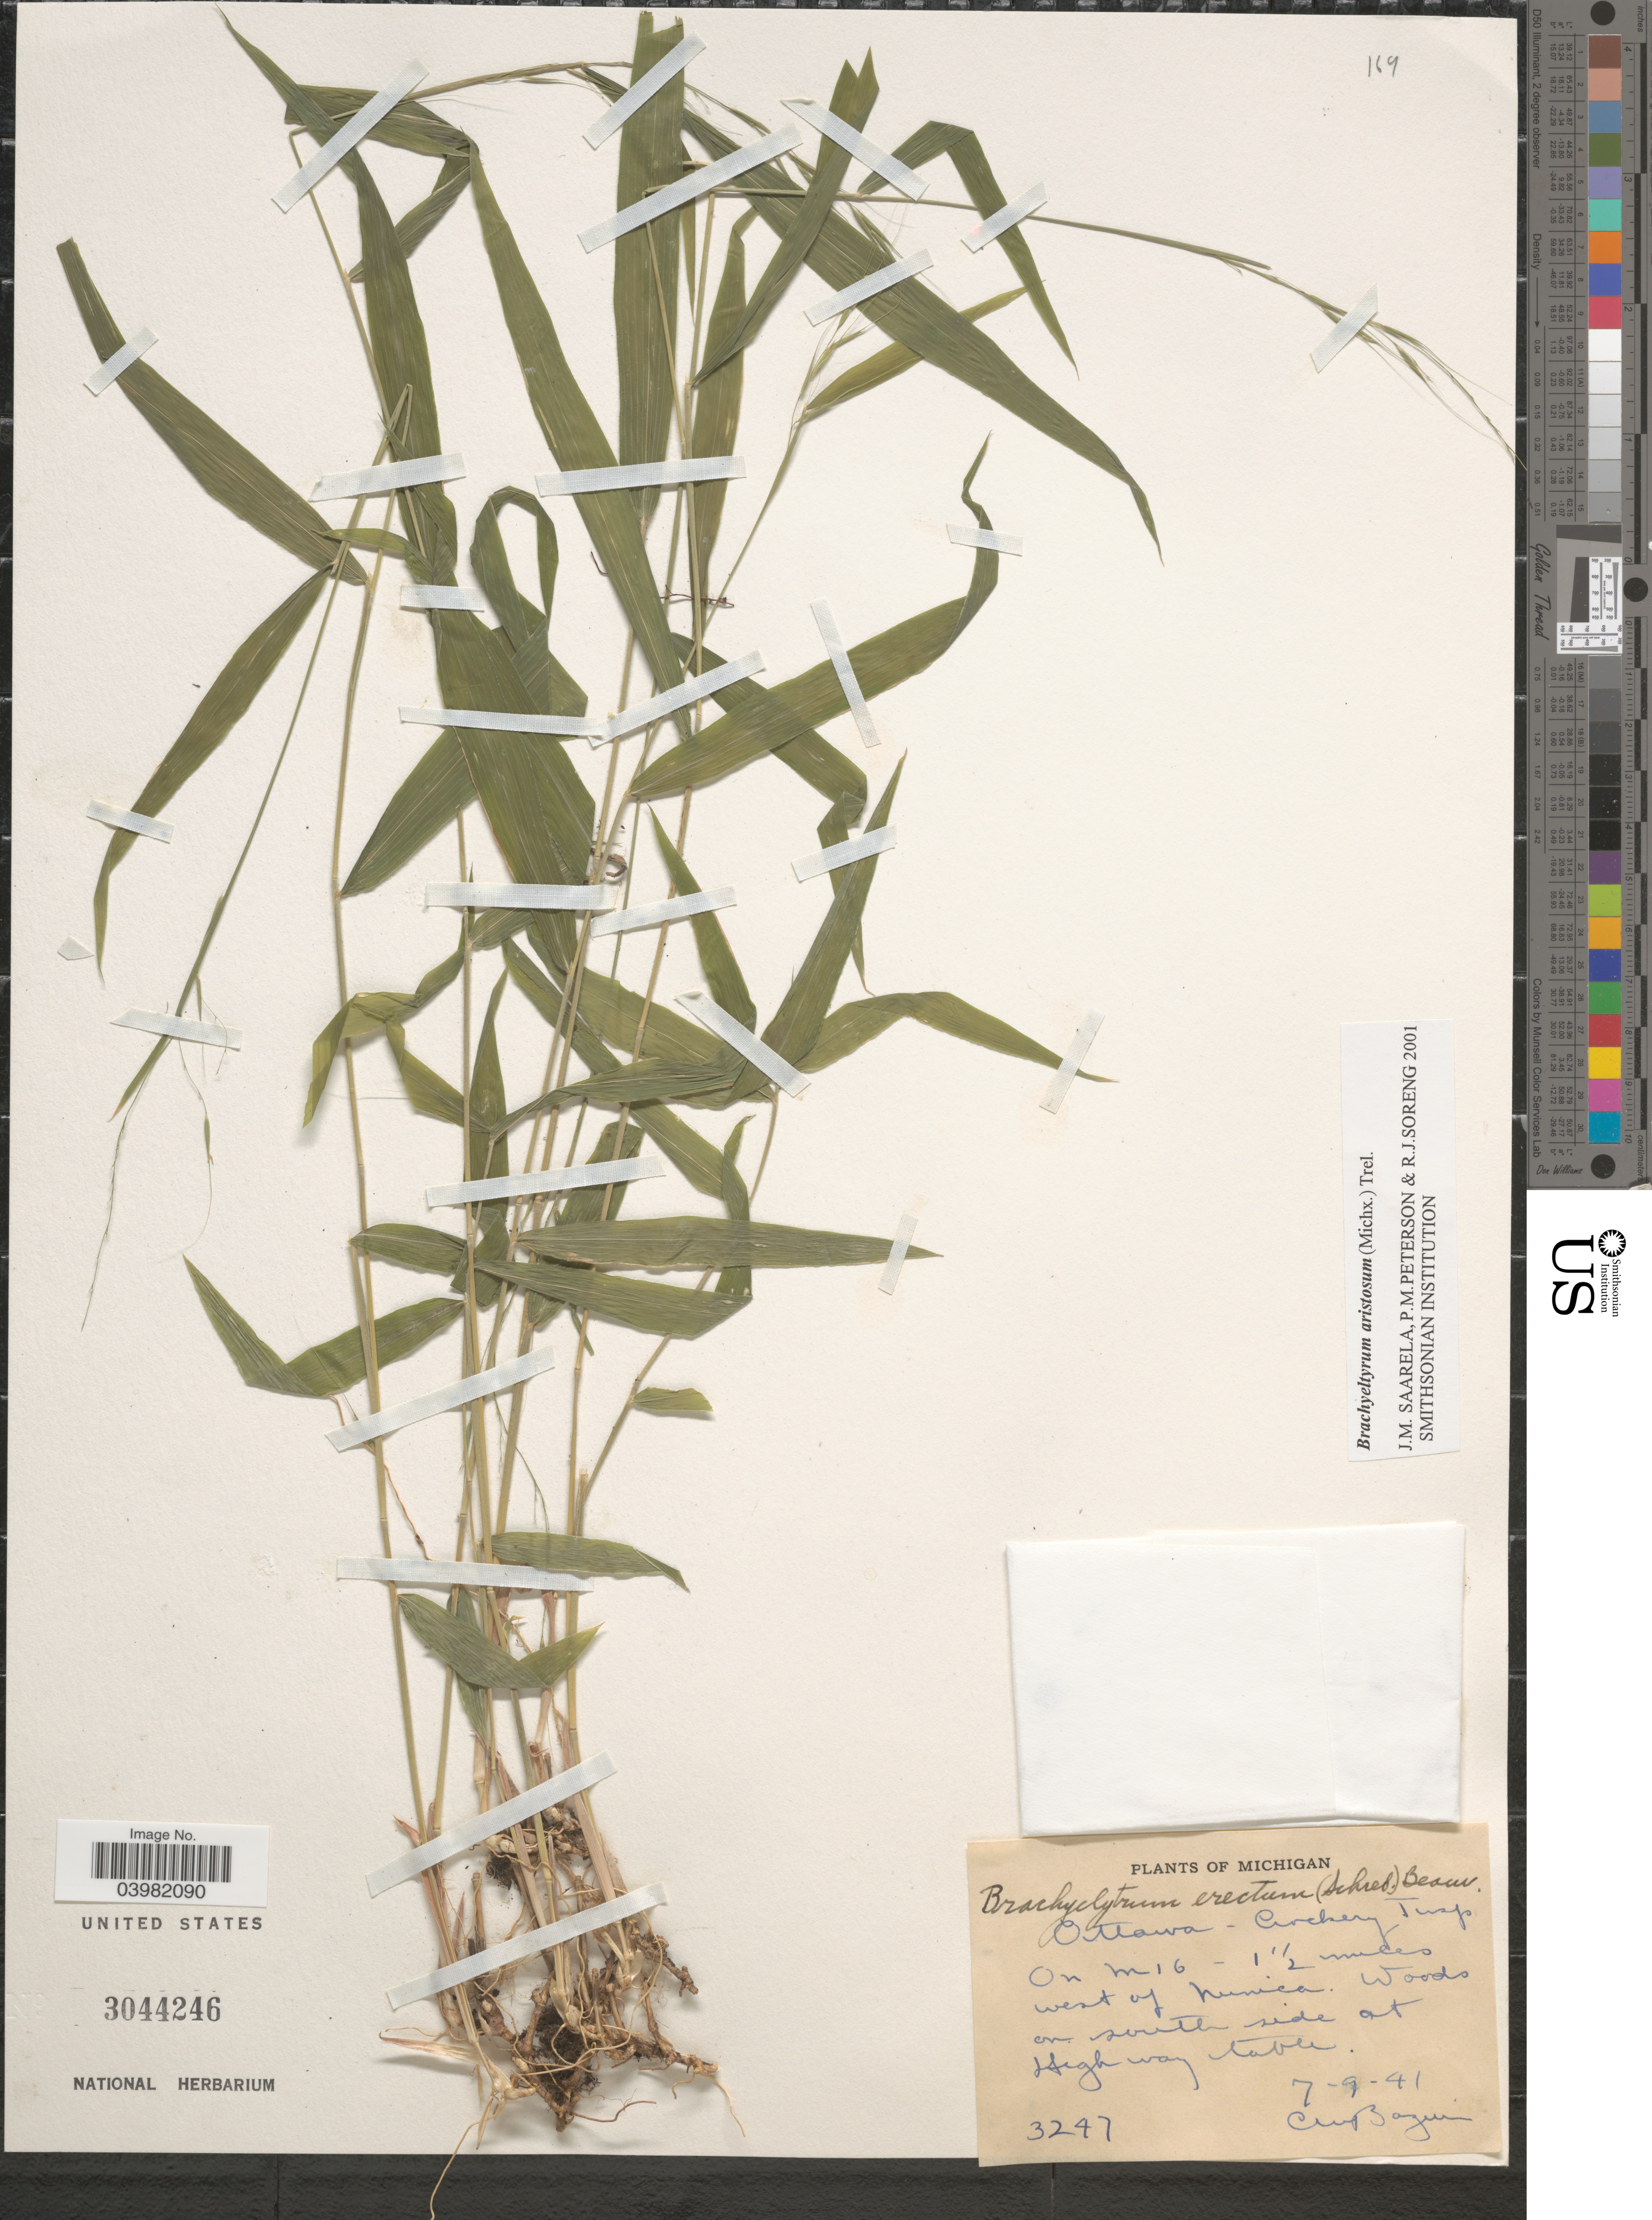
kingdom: Plantae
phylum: Tracheophyta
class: Liliopsida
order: Poales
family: Poaceae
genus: Brachyelytrum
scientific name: Brachyelytrum aristosum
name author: (Michx.) P. Beauv. ex Trel.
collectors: C. Bazuin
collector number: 3247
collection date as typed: Transcribed d/m/y: 9/7/41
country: United States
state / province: Michigan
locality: Ottawa - Crockery Tnsp. On m16 - 1½ miles west of Nunica. Woods on south side at Highway turn.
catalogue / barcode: US 3044246